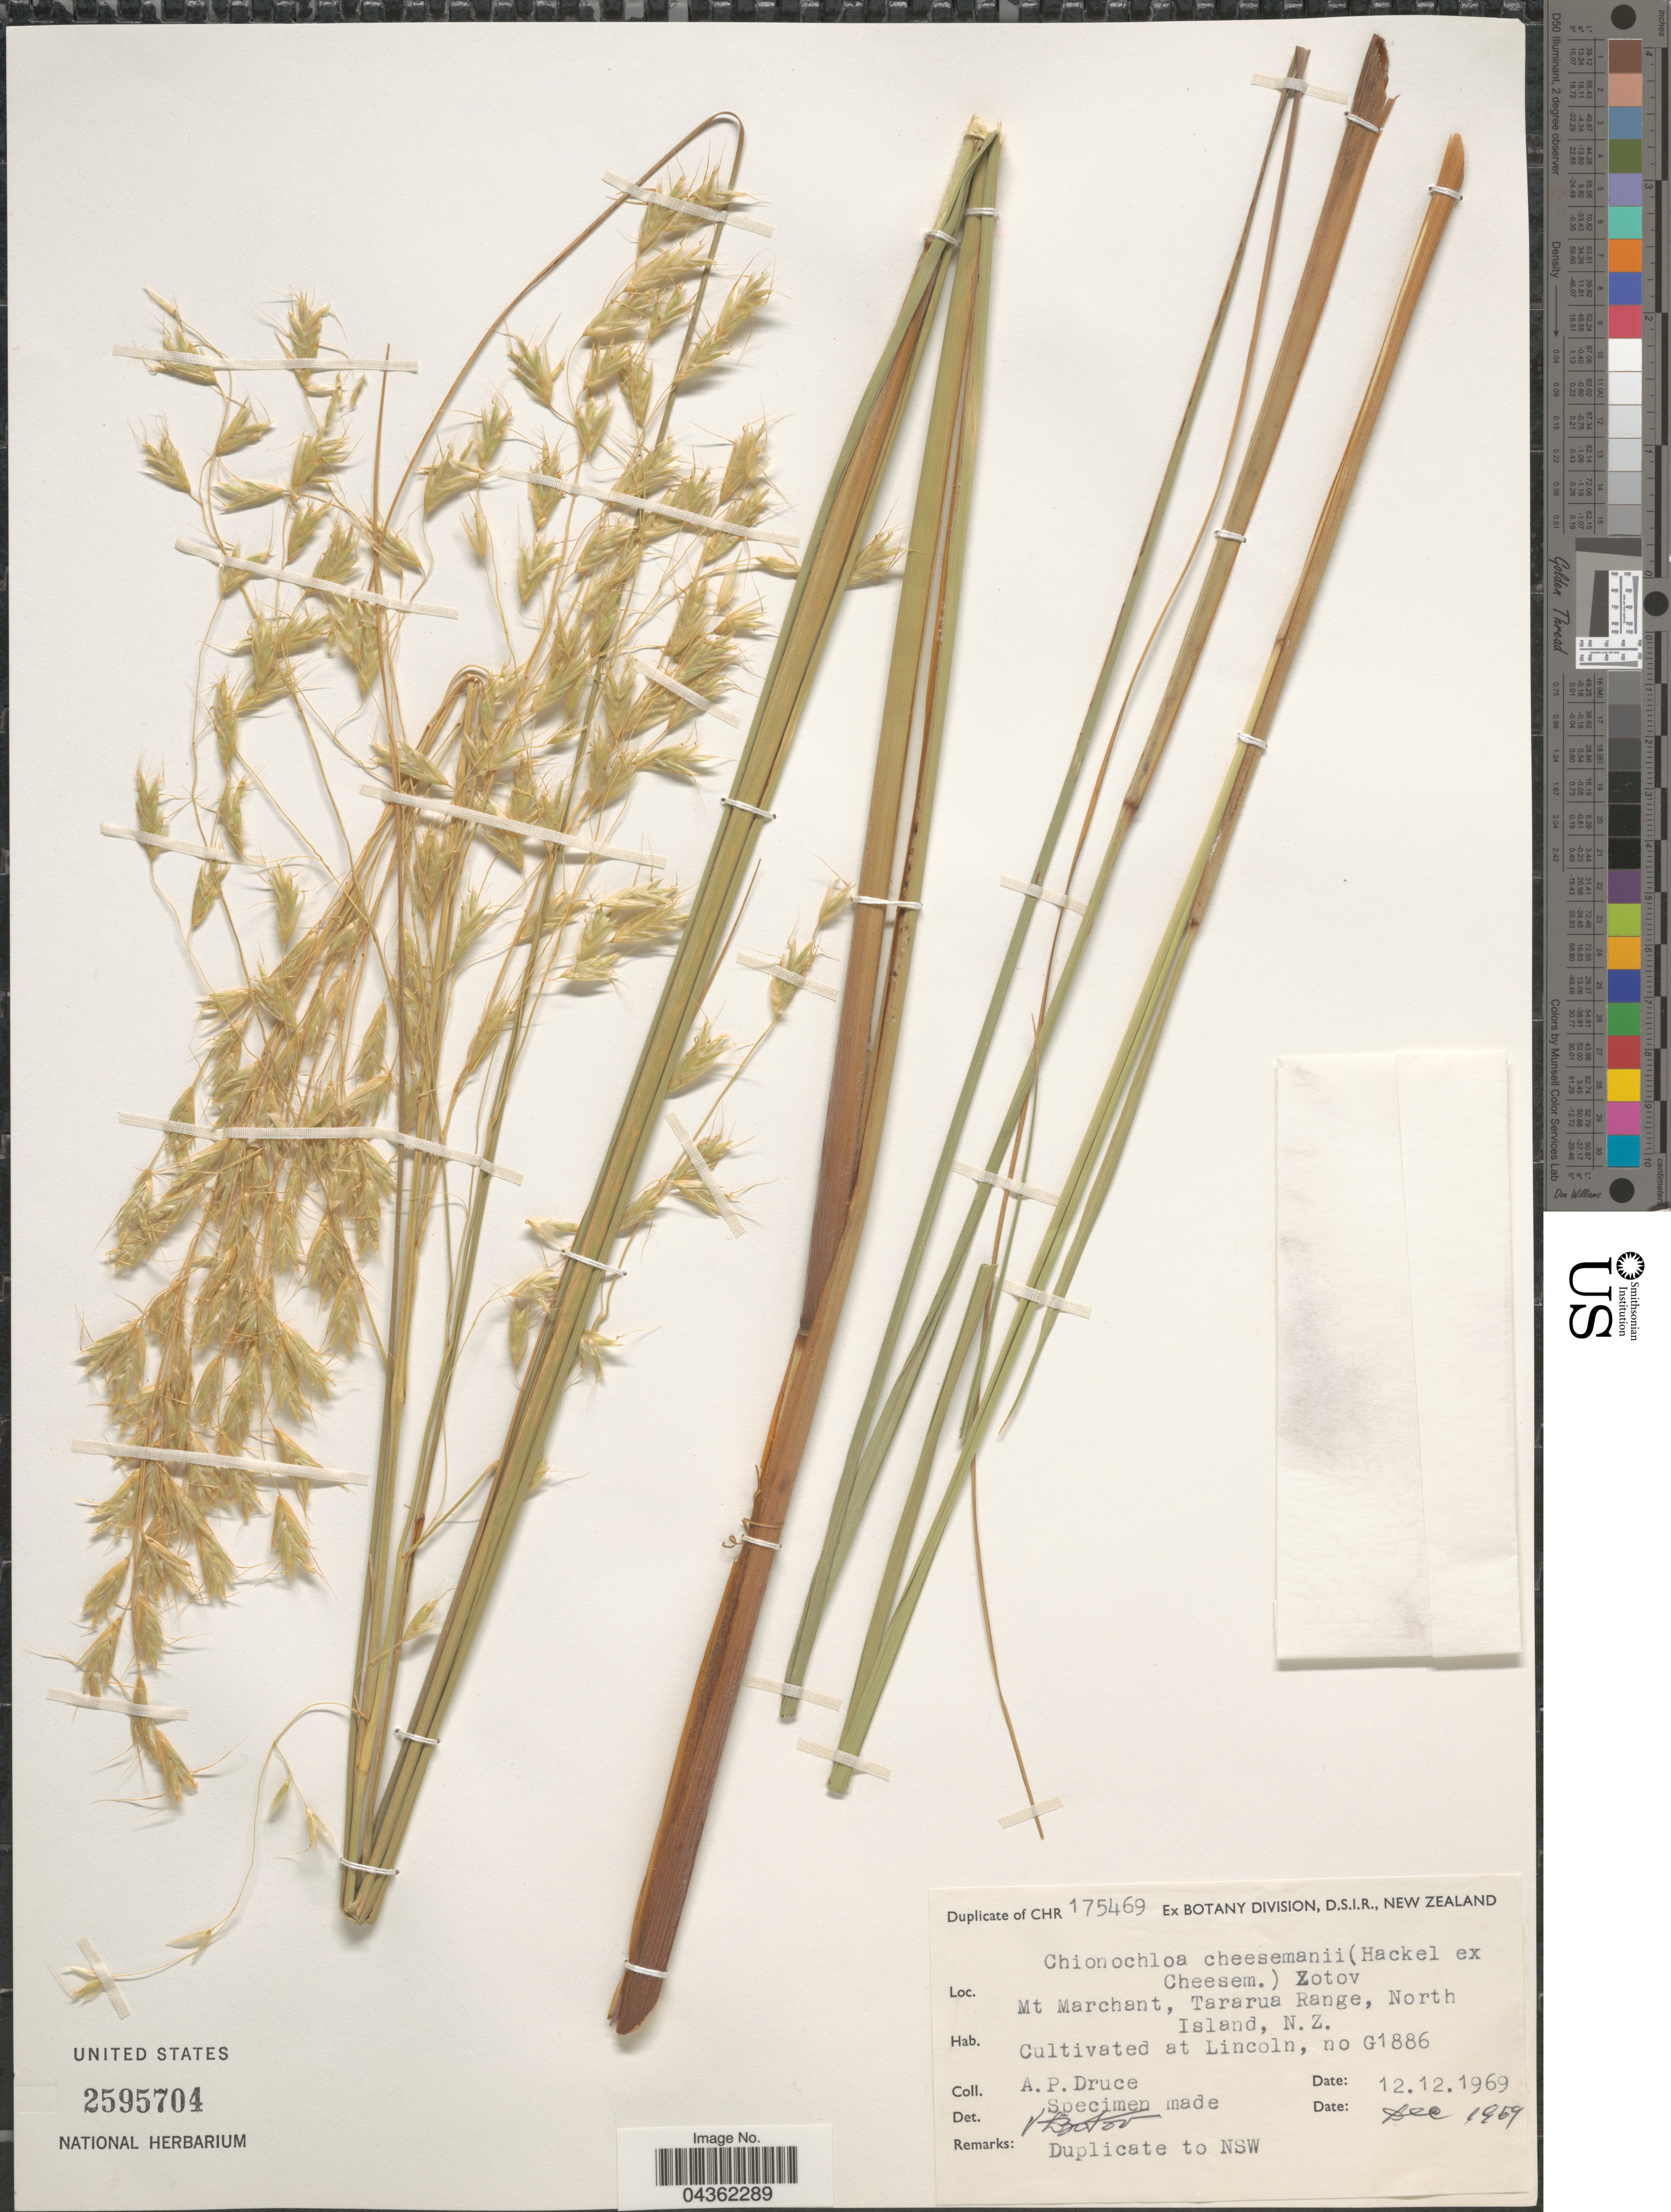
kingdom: Plantae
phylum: Tracheophyta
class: Liliopsida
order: Poales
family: Poaceae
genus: Chionochloa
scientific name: Chionochloa cheesemanii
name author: (Hack. ex Cheeseman) Zotov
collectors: A. Druce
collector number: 175469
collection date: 1969-12-12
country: New Zealand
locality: Cultivated at Lincoln, no G1886.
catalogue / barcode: US 2595704